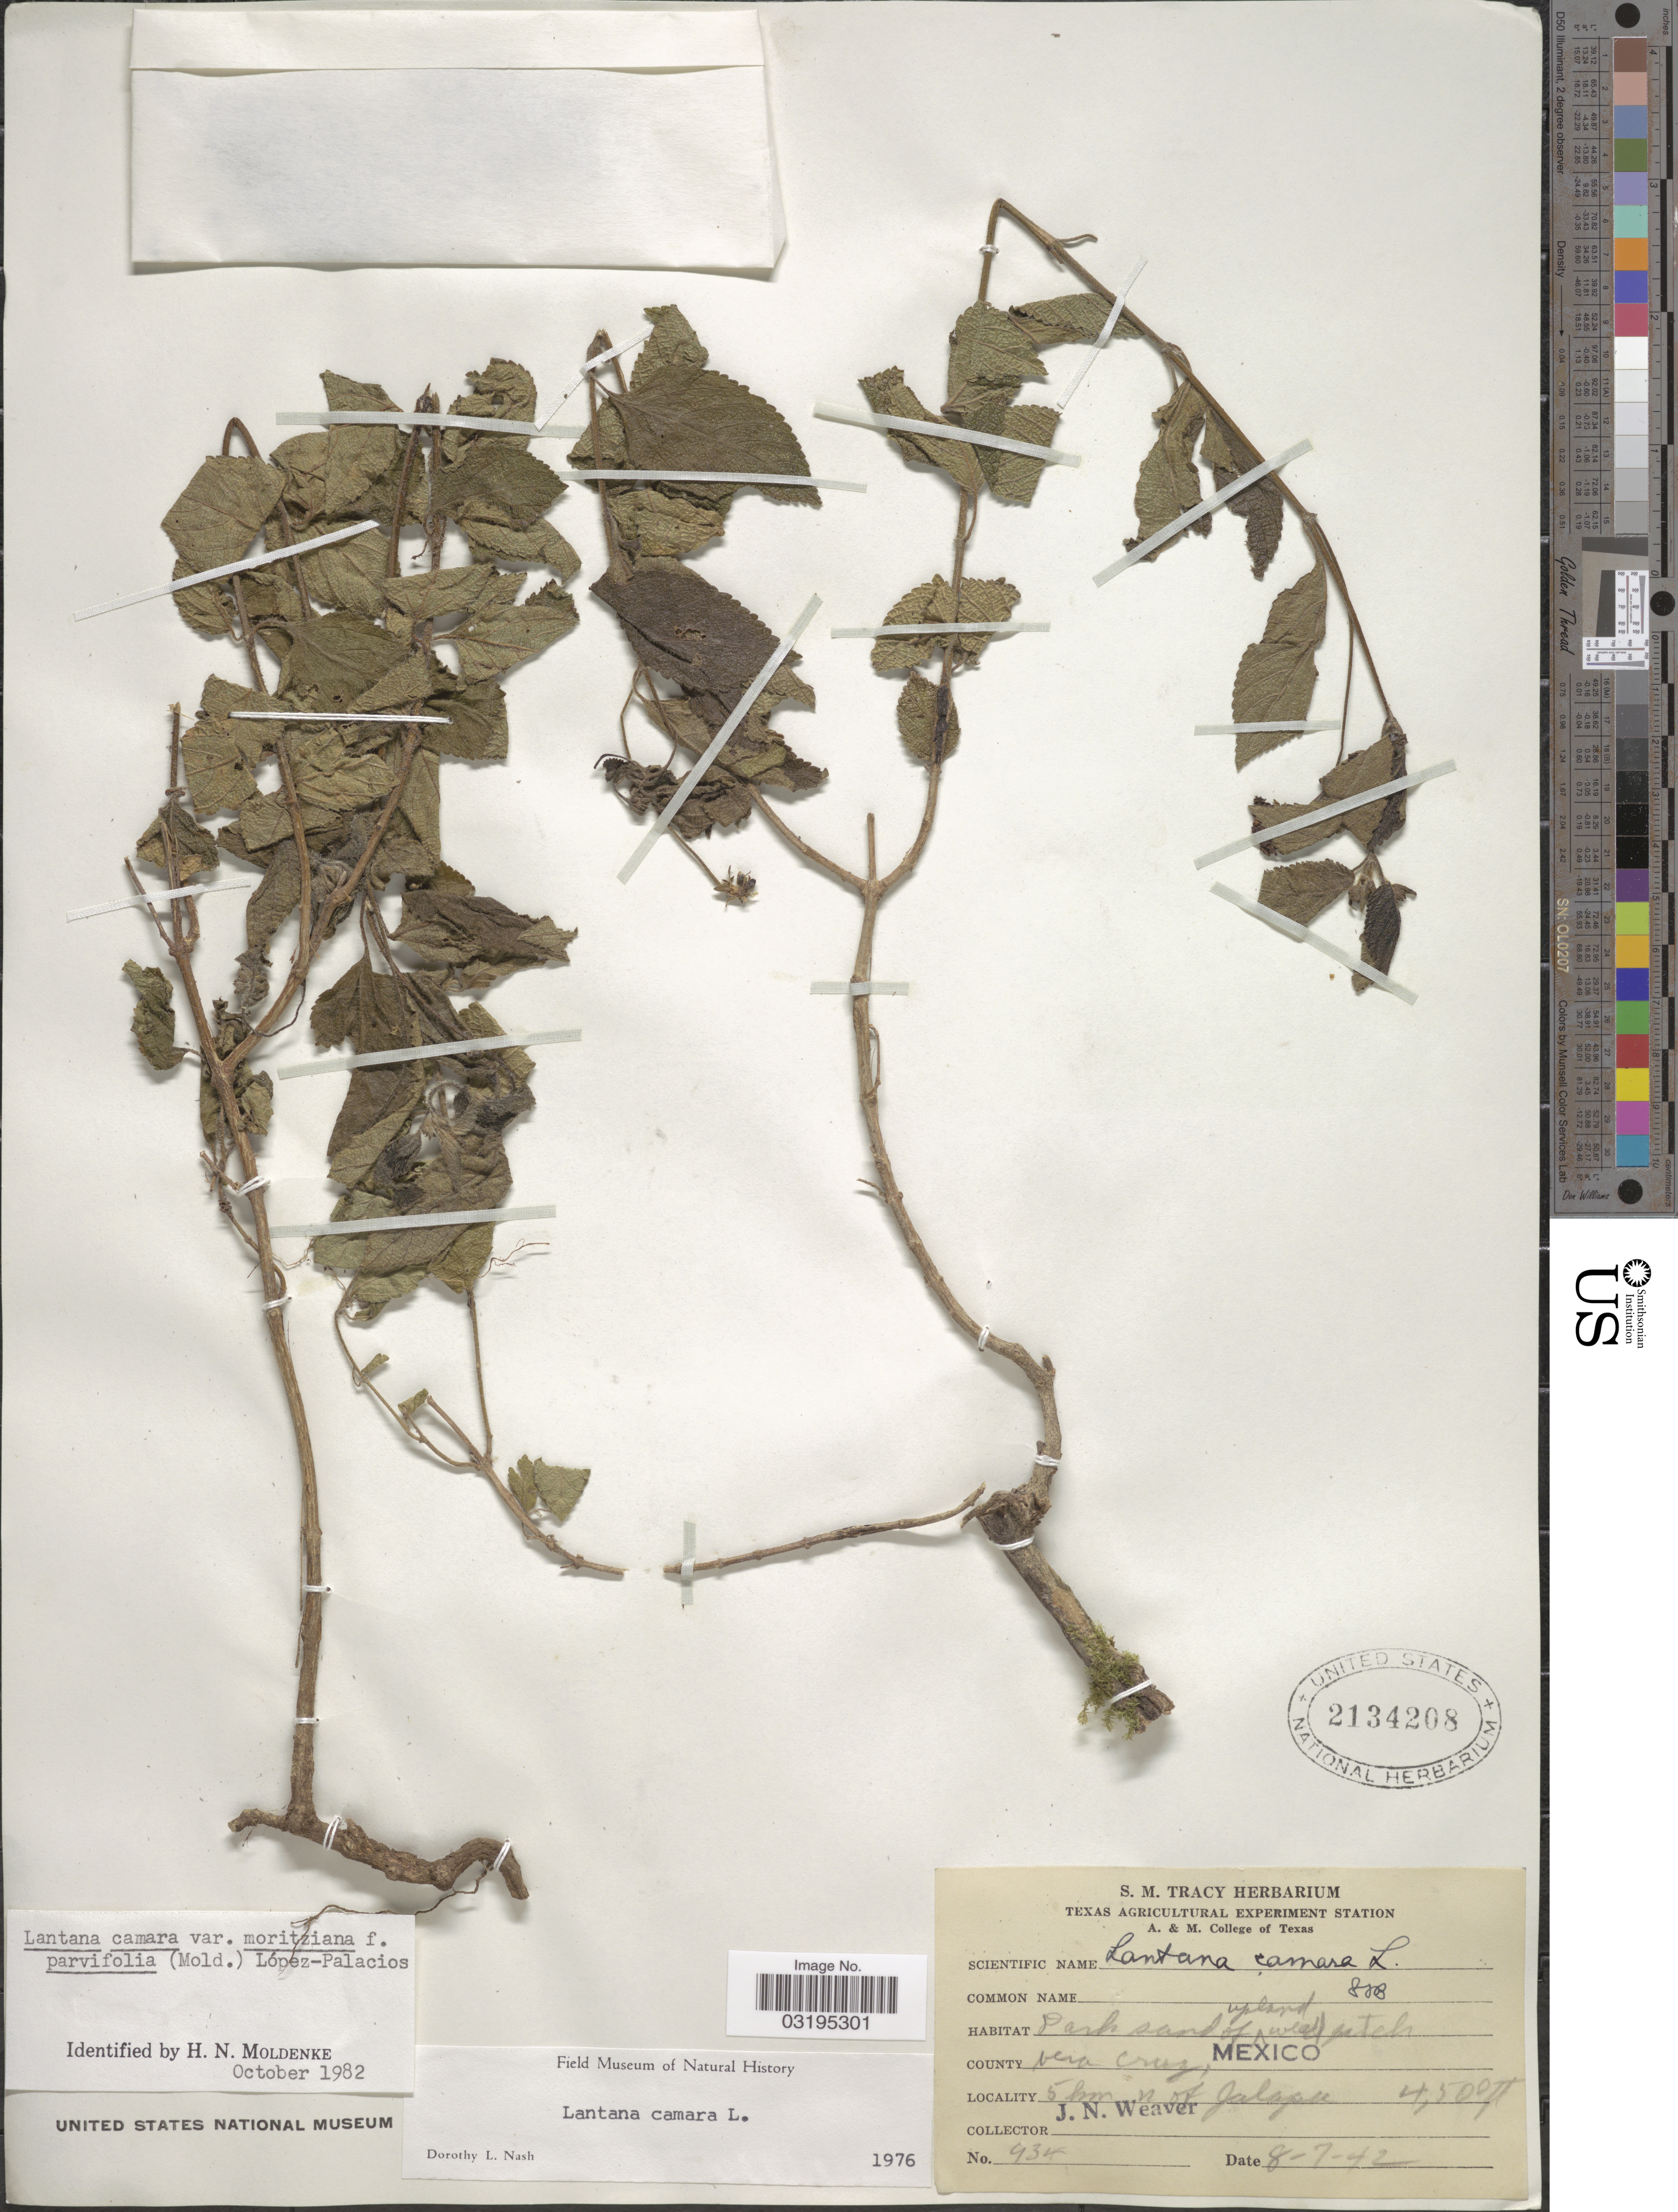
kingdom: Plantae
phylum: Tracheophyta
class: Magnoliopsida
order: Lamiales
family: Verbenaceae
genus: Lantana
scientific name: Lantana camara f. parvifolia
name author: Moldenke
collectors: J. N. Weaver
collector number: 934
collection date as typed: Transcribed d/m/y: 8/7/42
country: Mexico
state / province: Veracruz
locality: County Vera Cruz. 5 km. n of Xalapa.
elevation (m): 1372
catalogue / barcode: US 2134208